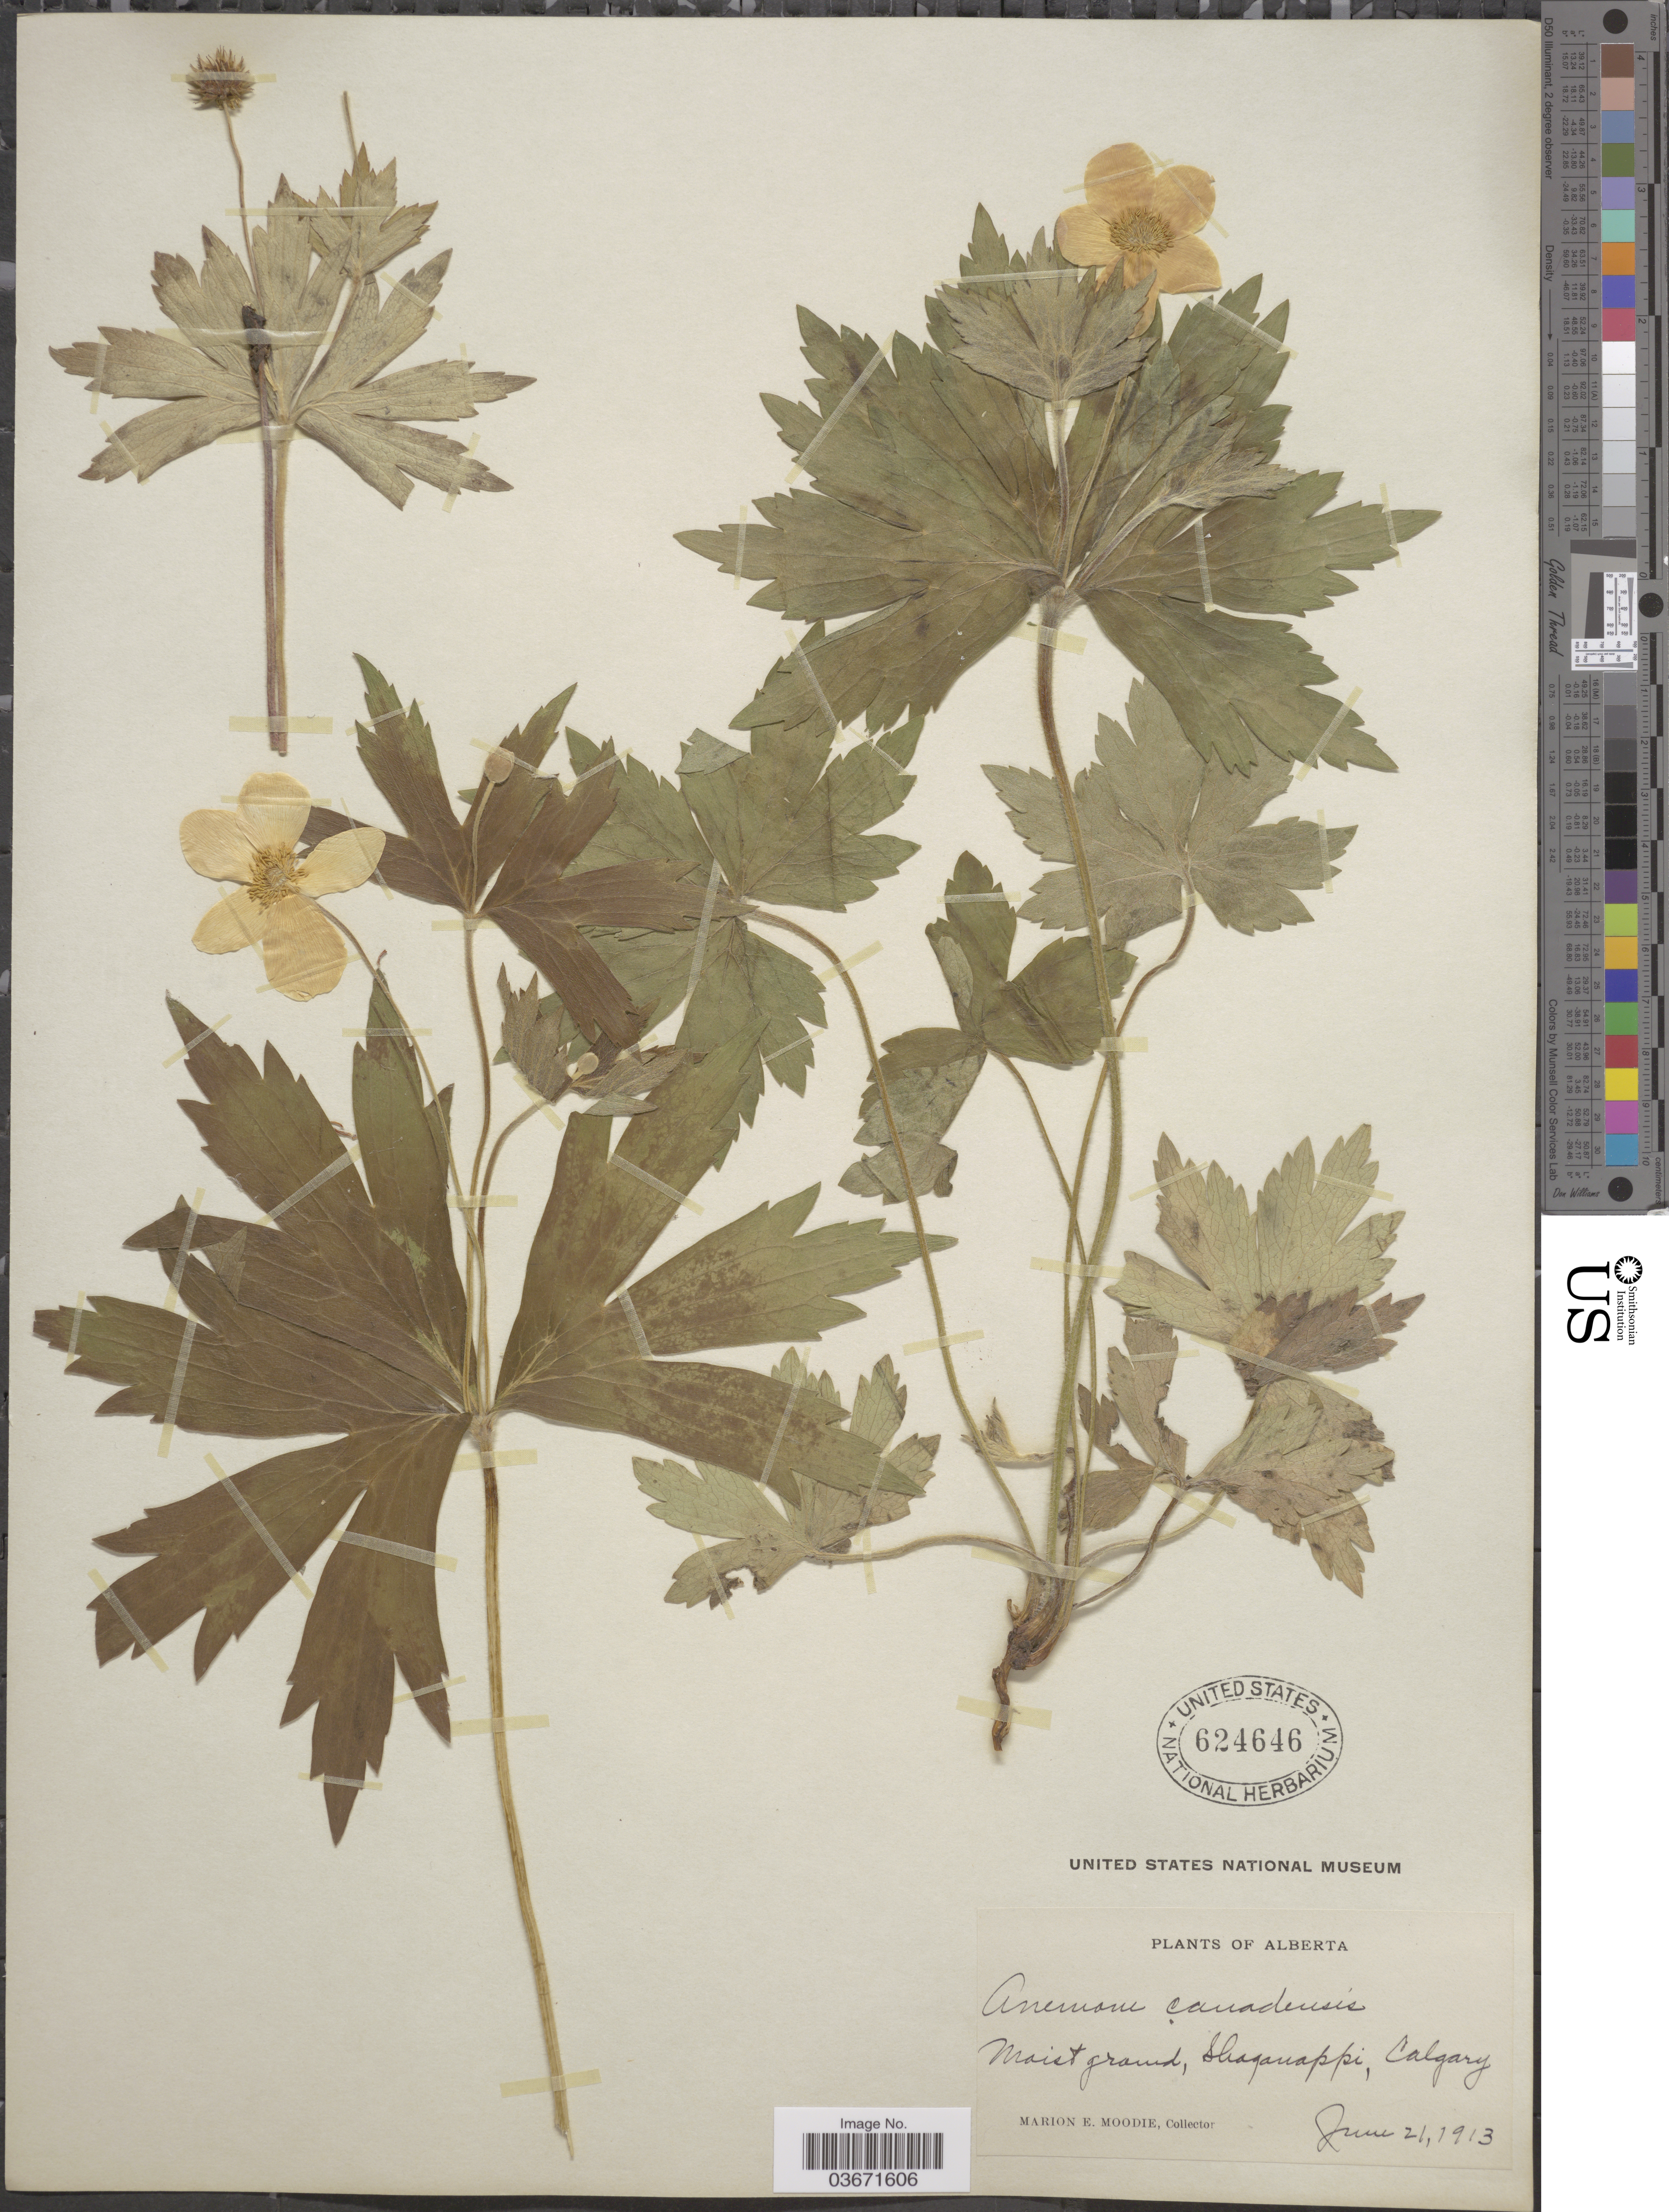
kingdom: Plantae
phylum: Tracheophyta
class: Magnoliopsida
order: Ranunculales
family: Ranunculaceae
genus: Anemone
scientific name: Anemone canadensis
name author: L.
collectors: M. E. Moodie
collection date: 1913-06-21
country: Canada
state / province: Alberta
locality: Shaganappi, Calgary.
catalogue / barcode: US 624646